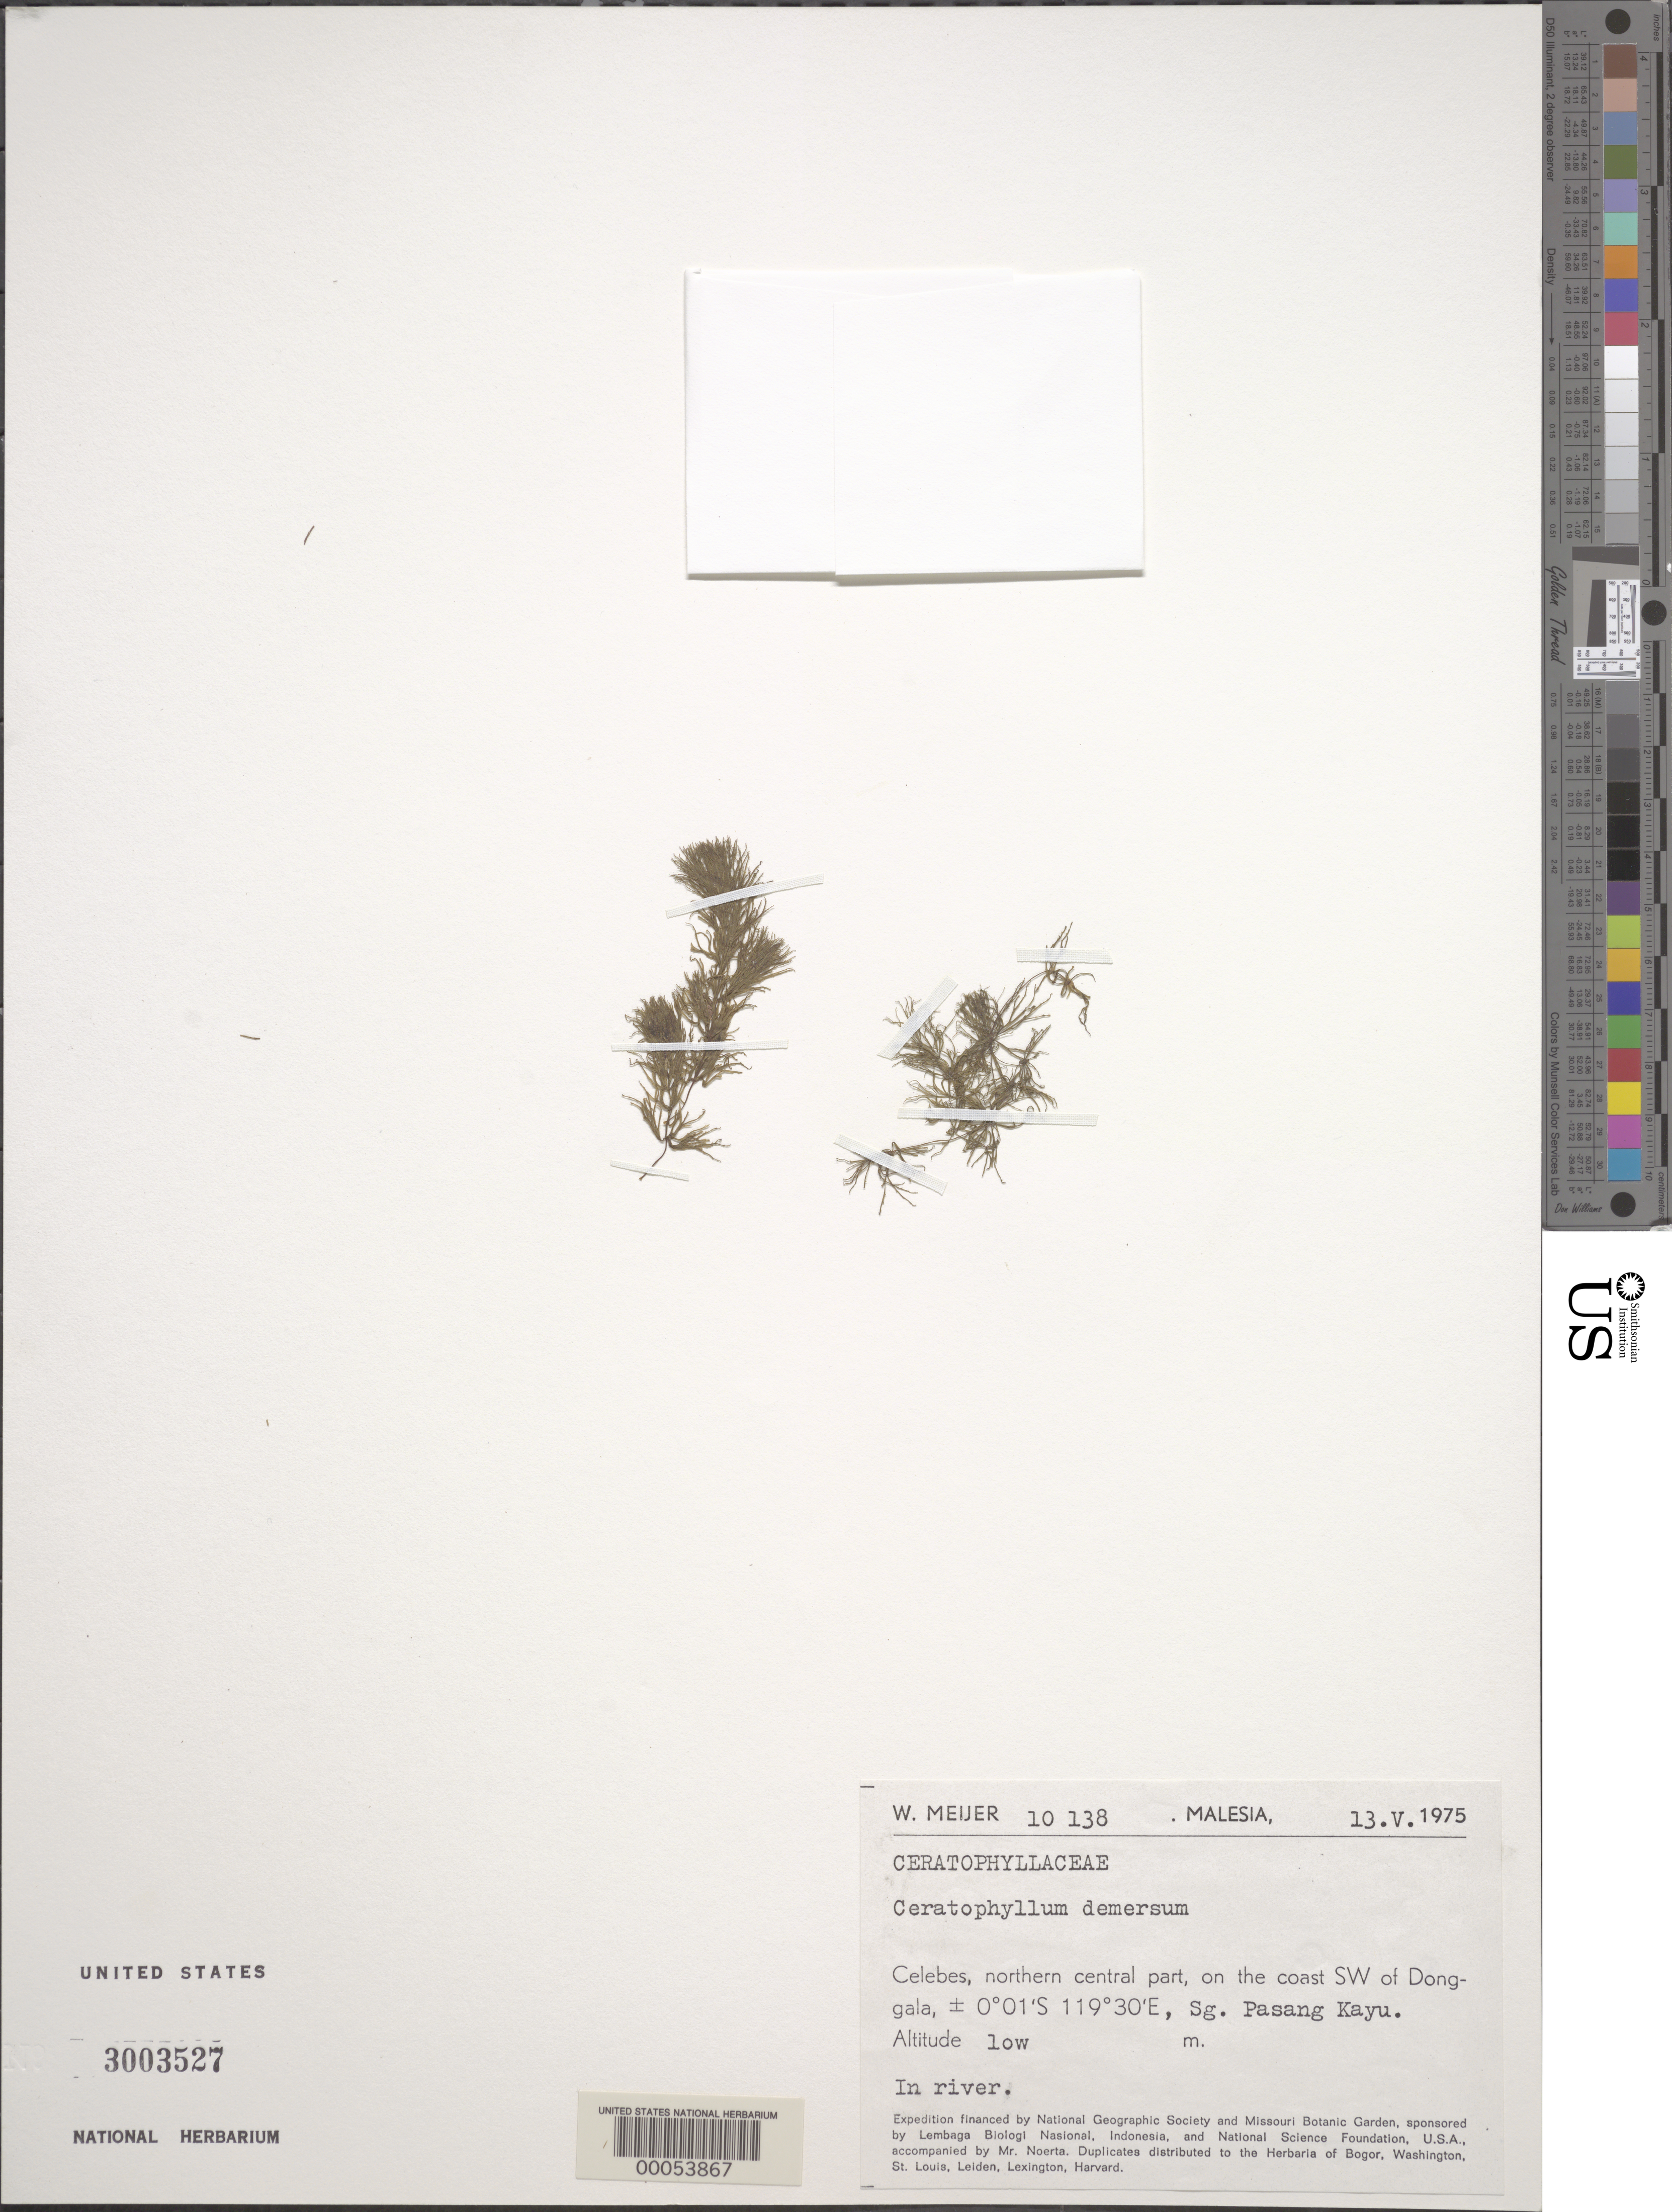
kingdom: Plantae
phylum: Tracheophyta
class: Magnoliopsida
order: Ceratophyllales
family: Ceratophyllaceae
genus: Ceratophyllum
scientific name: Ceratophyllum demersum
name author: L.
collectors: W. Meijer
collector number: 10138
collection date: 1975-05-13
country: Malaysia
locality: Celebes, northern central part, on the coast SW of Donggala. Sg. Pasang Kayu.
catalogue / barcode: US 3003527